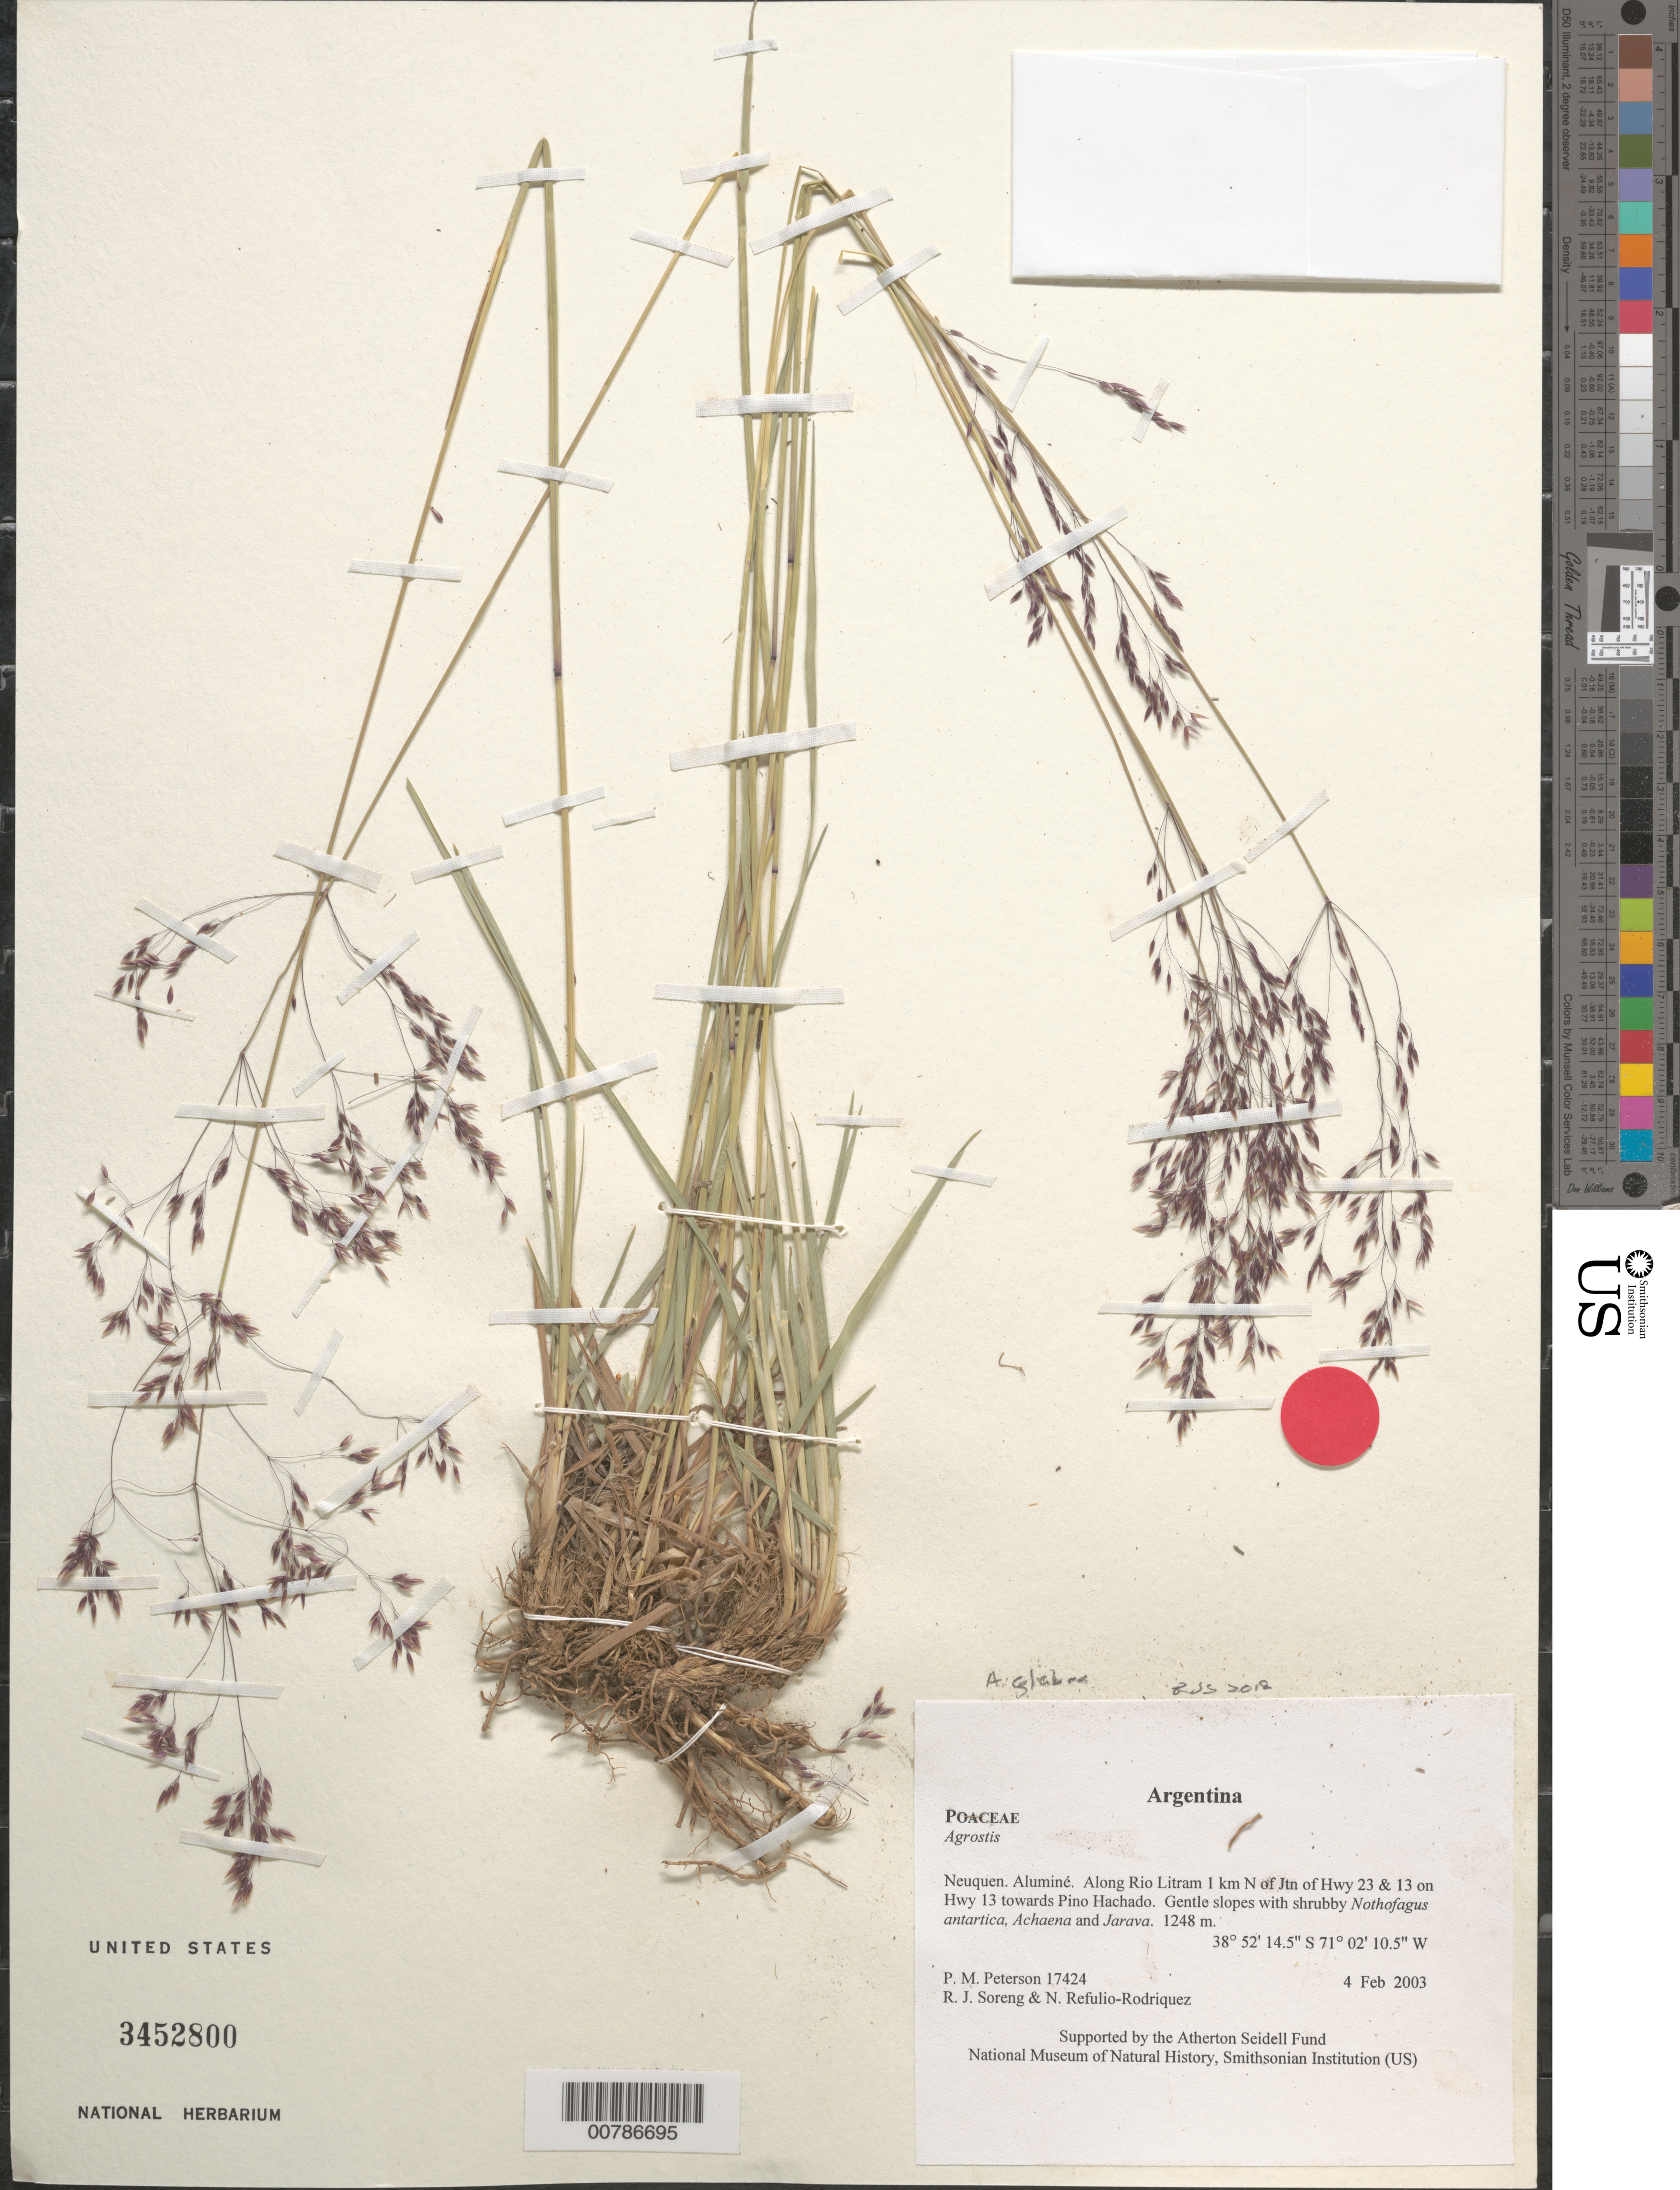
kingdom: Plantae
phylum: Tracheophyta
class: Liliopsida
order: Poales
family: Poaceae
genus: Agrostis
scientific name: Agrostis glabra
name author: (J. Presl) Kunth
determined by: Soreng, Robert J., Research Associate (BOT), Smithsonian Institution - National Museum of Natural History (UNITED STATES)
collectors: P. M. Peterson, R. J. Soreng & N. Refulio-Rodríguez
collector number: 17424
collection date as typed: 04 Feb 2003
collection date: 2003-02-04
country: Argentina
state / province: Neuquen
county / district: Aluminé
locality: Along Rio Litram 1 km N of Jtn of Hwy 23 & 13 on Hwy 13 towards Pino Hachado. Gentle slopes with shrubby Nothofagus antartica, Achaena and Jarava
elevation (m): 1248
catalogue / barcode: US 3452800